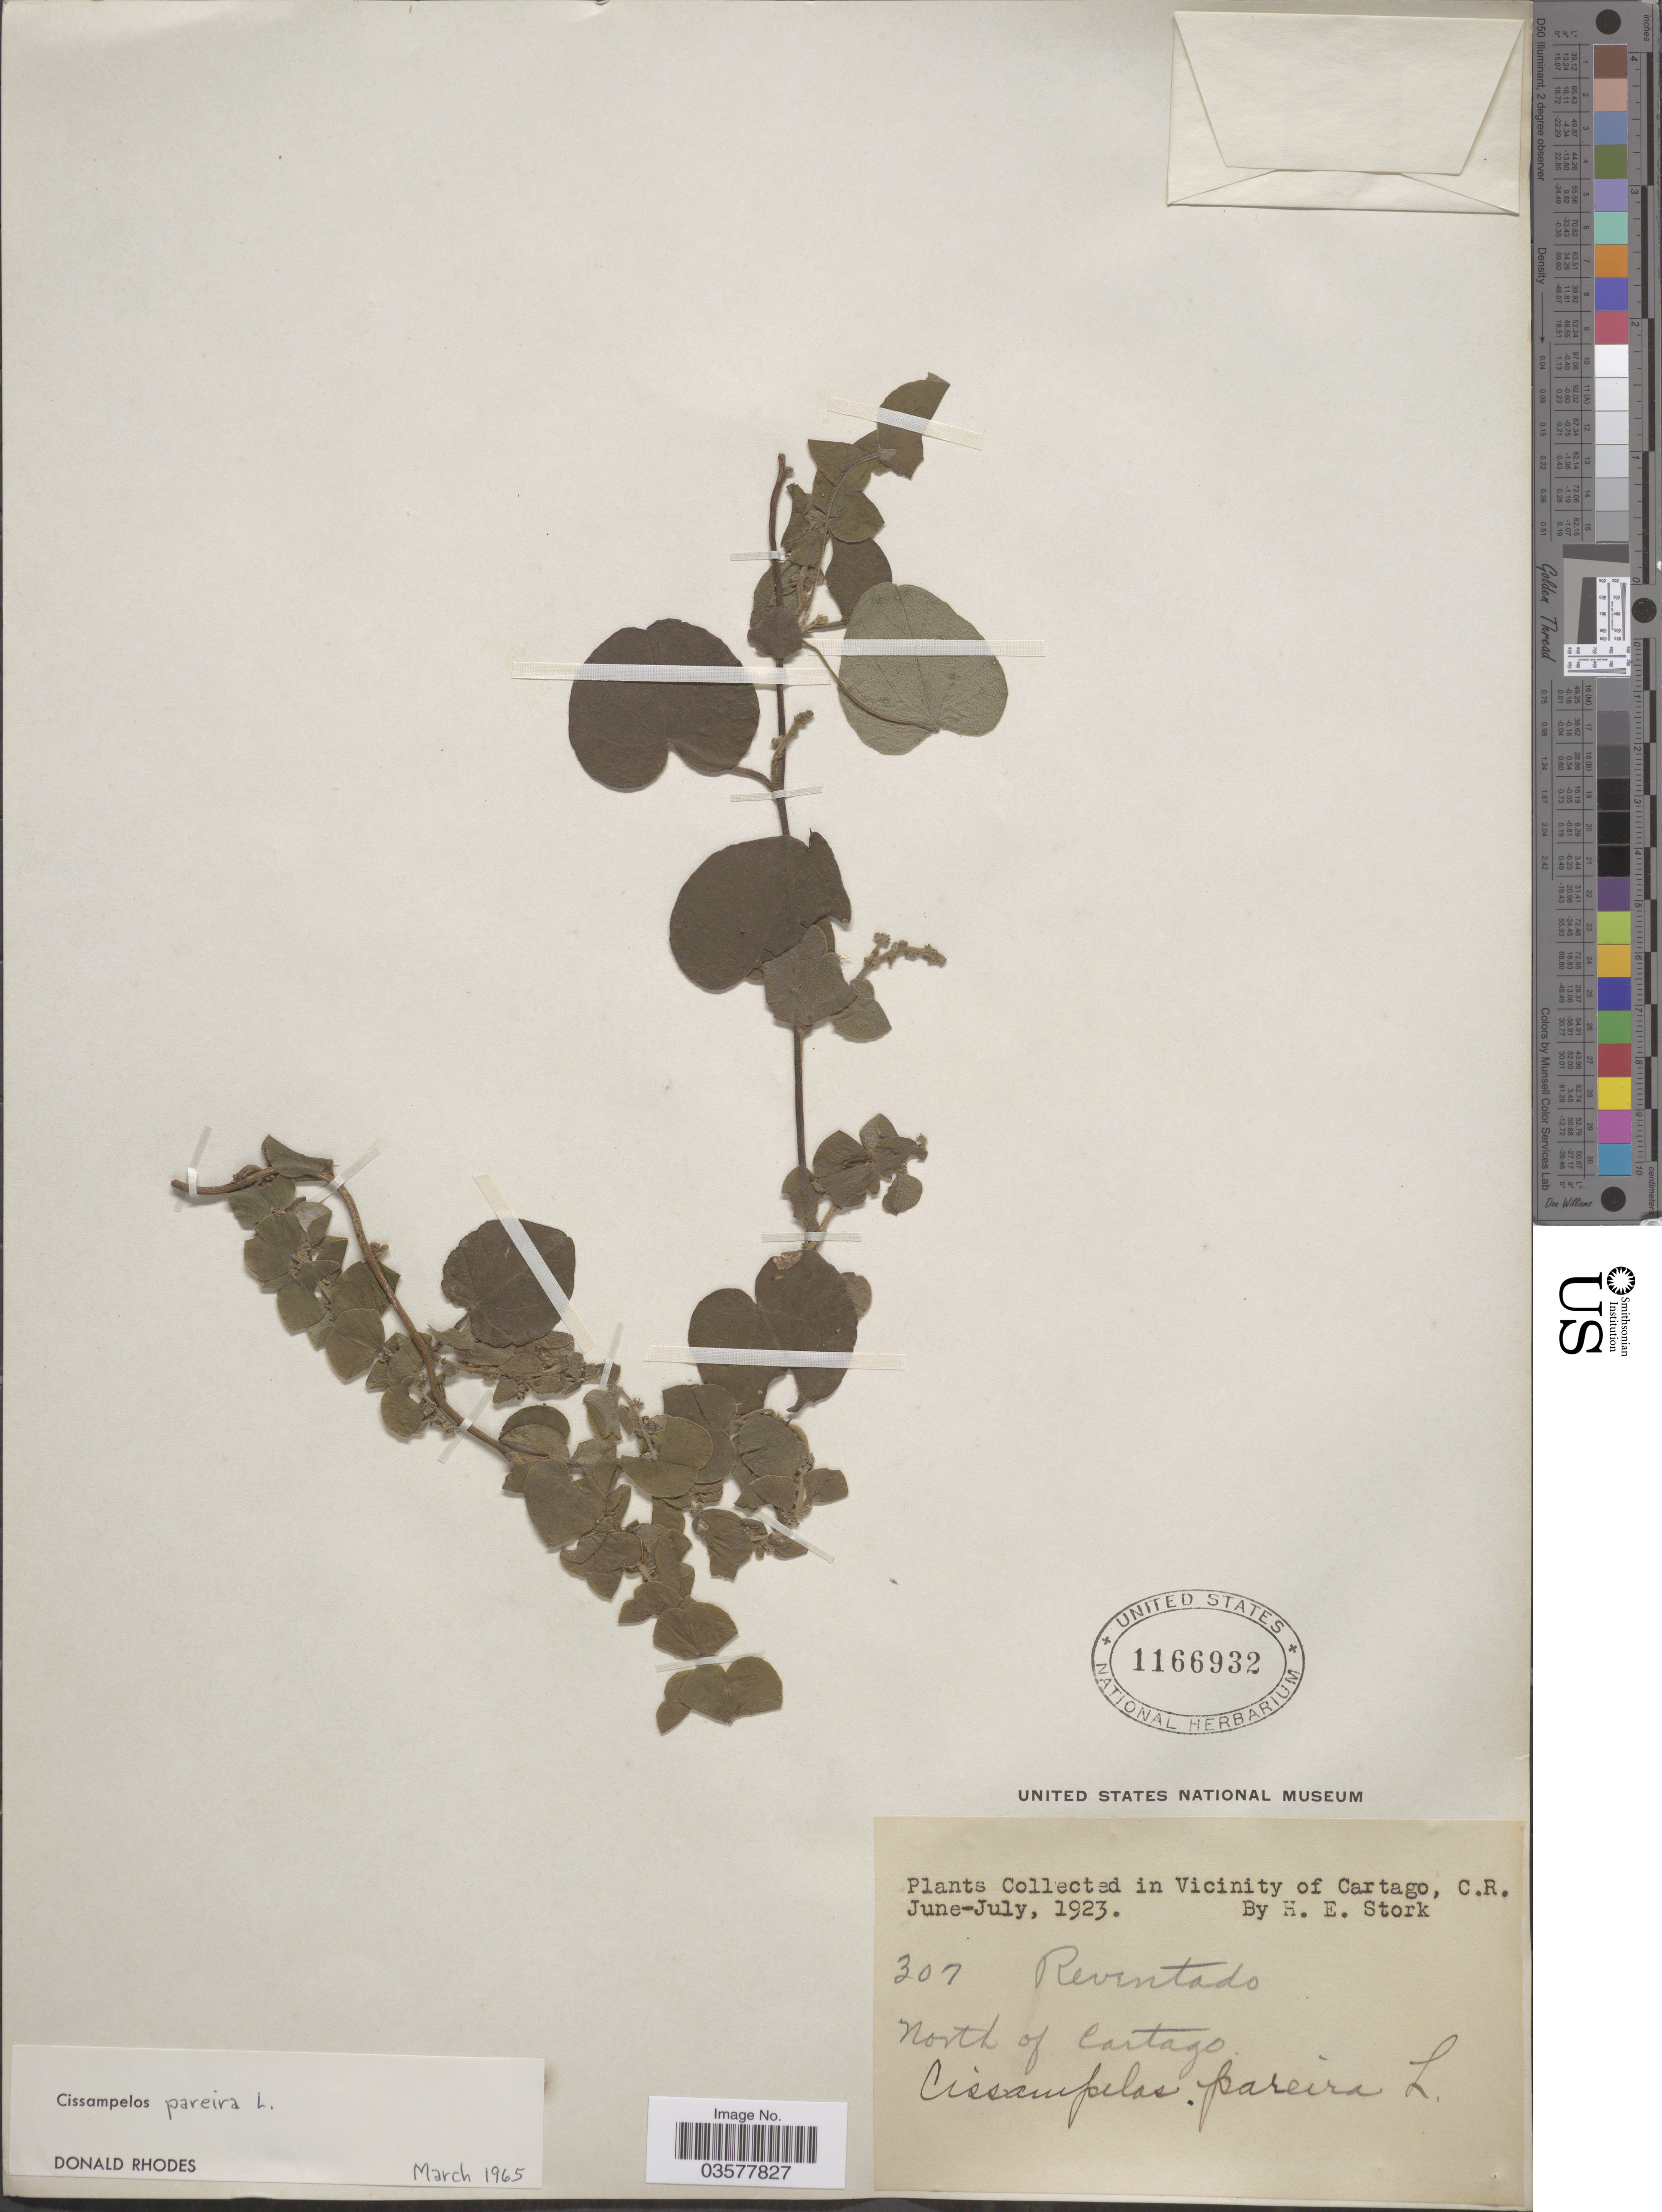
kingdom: Plantae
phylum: Tracheophyta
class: Magnoliopsida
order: Ranunculales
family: Menispermaceae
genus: Cissampelos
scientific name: Cissampelos pareira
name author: L.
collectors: H. E. Stork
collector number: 307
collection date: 1923-06/1923-07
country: Costa Rica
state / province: Cartago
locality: In Vicinity of Cartago. North of Cartago.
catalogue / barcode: US 1166932